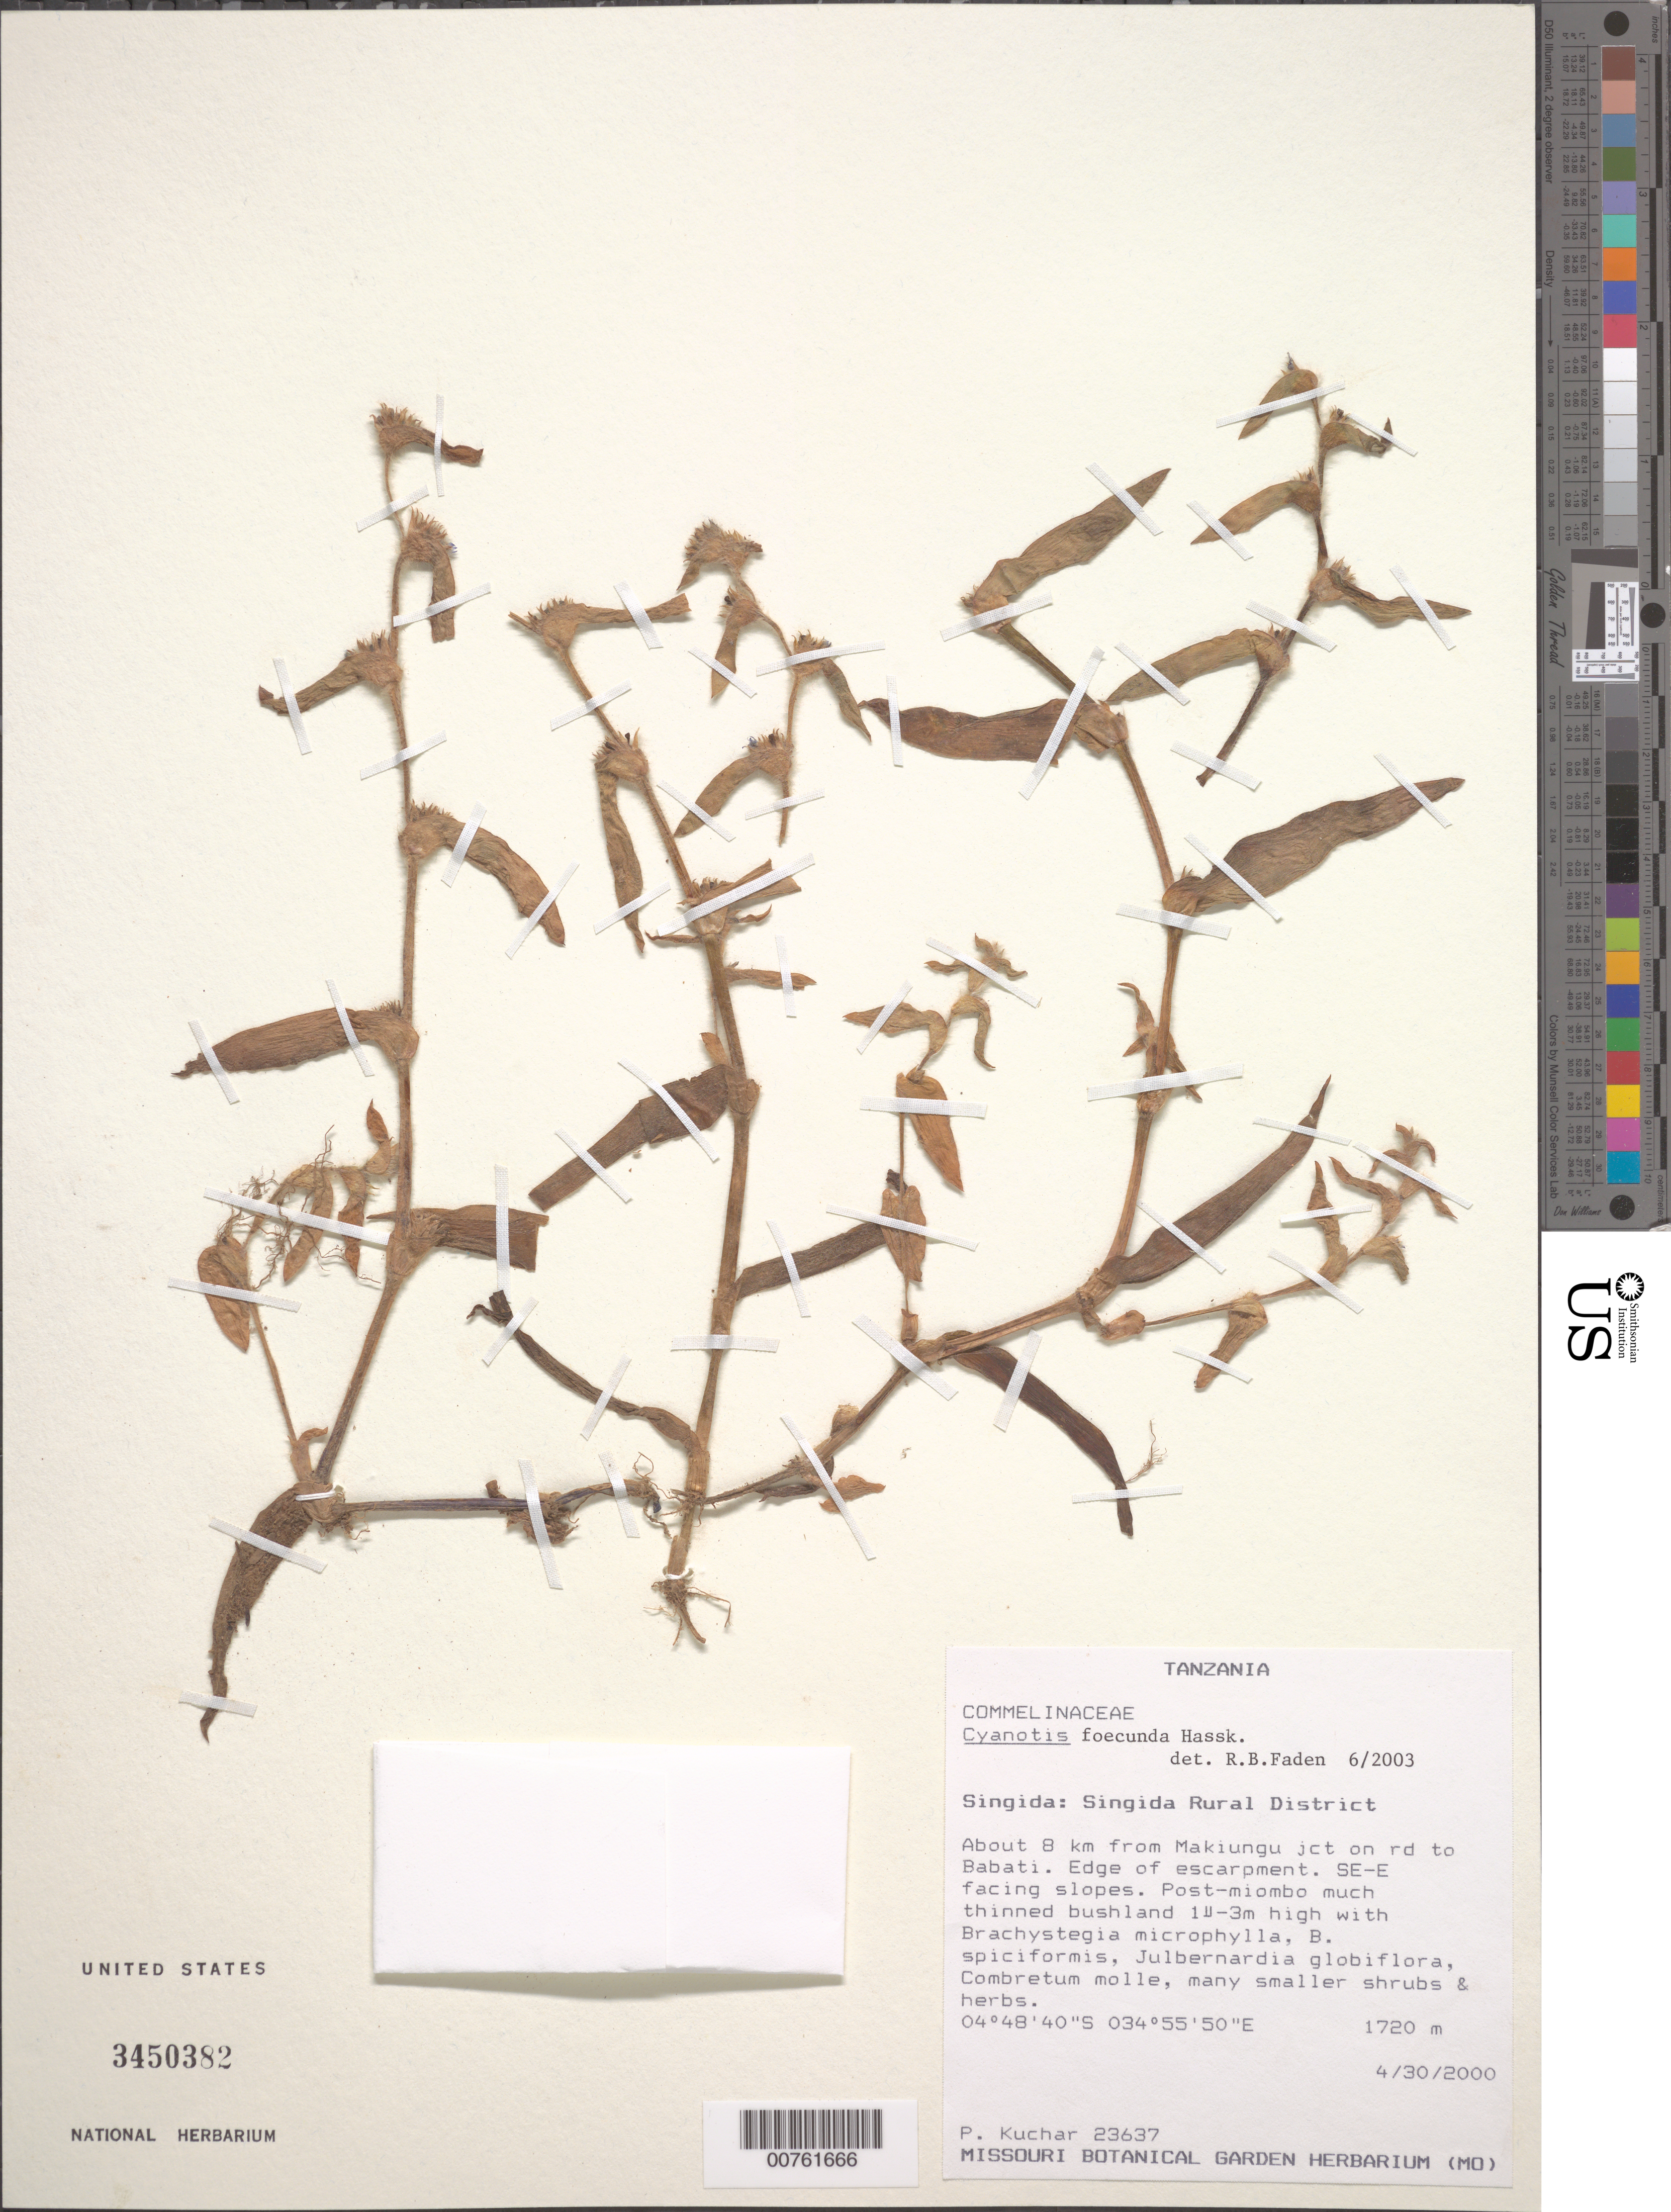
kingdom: Plantae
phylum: Tracheophyta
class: Liliopsida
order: Commelinales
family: Commelinaceae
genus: Cyanotis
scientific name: Cyanotis foecunda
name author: DC. ex Hassk.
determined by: Faden, Robert B., (US), Smithsonian Institution - National Museum of Natural History (UNITED STATES)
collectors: P. Kuchar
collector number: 23637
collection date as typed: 30 Apr 2000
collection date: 2000-04-30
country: Tanzania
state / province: Singida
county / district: Singida Rural District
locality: About 8 km from Makiungu jct on rd to Babati.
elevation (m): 1720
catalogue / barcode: US 3450382